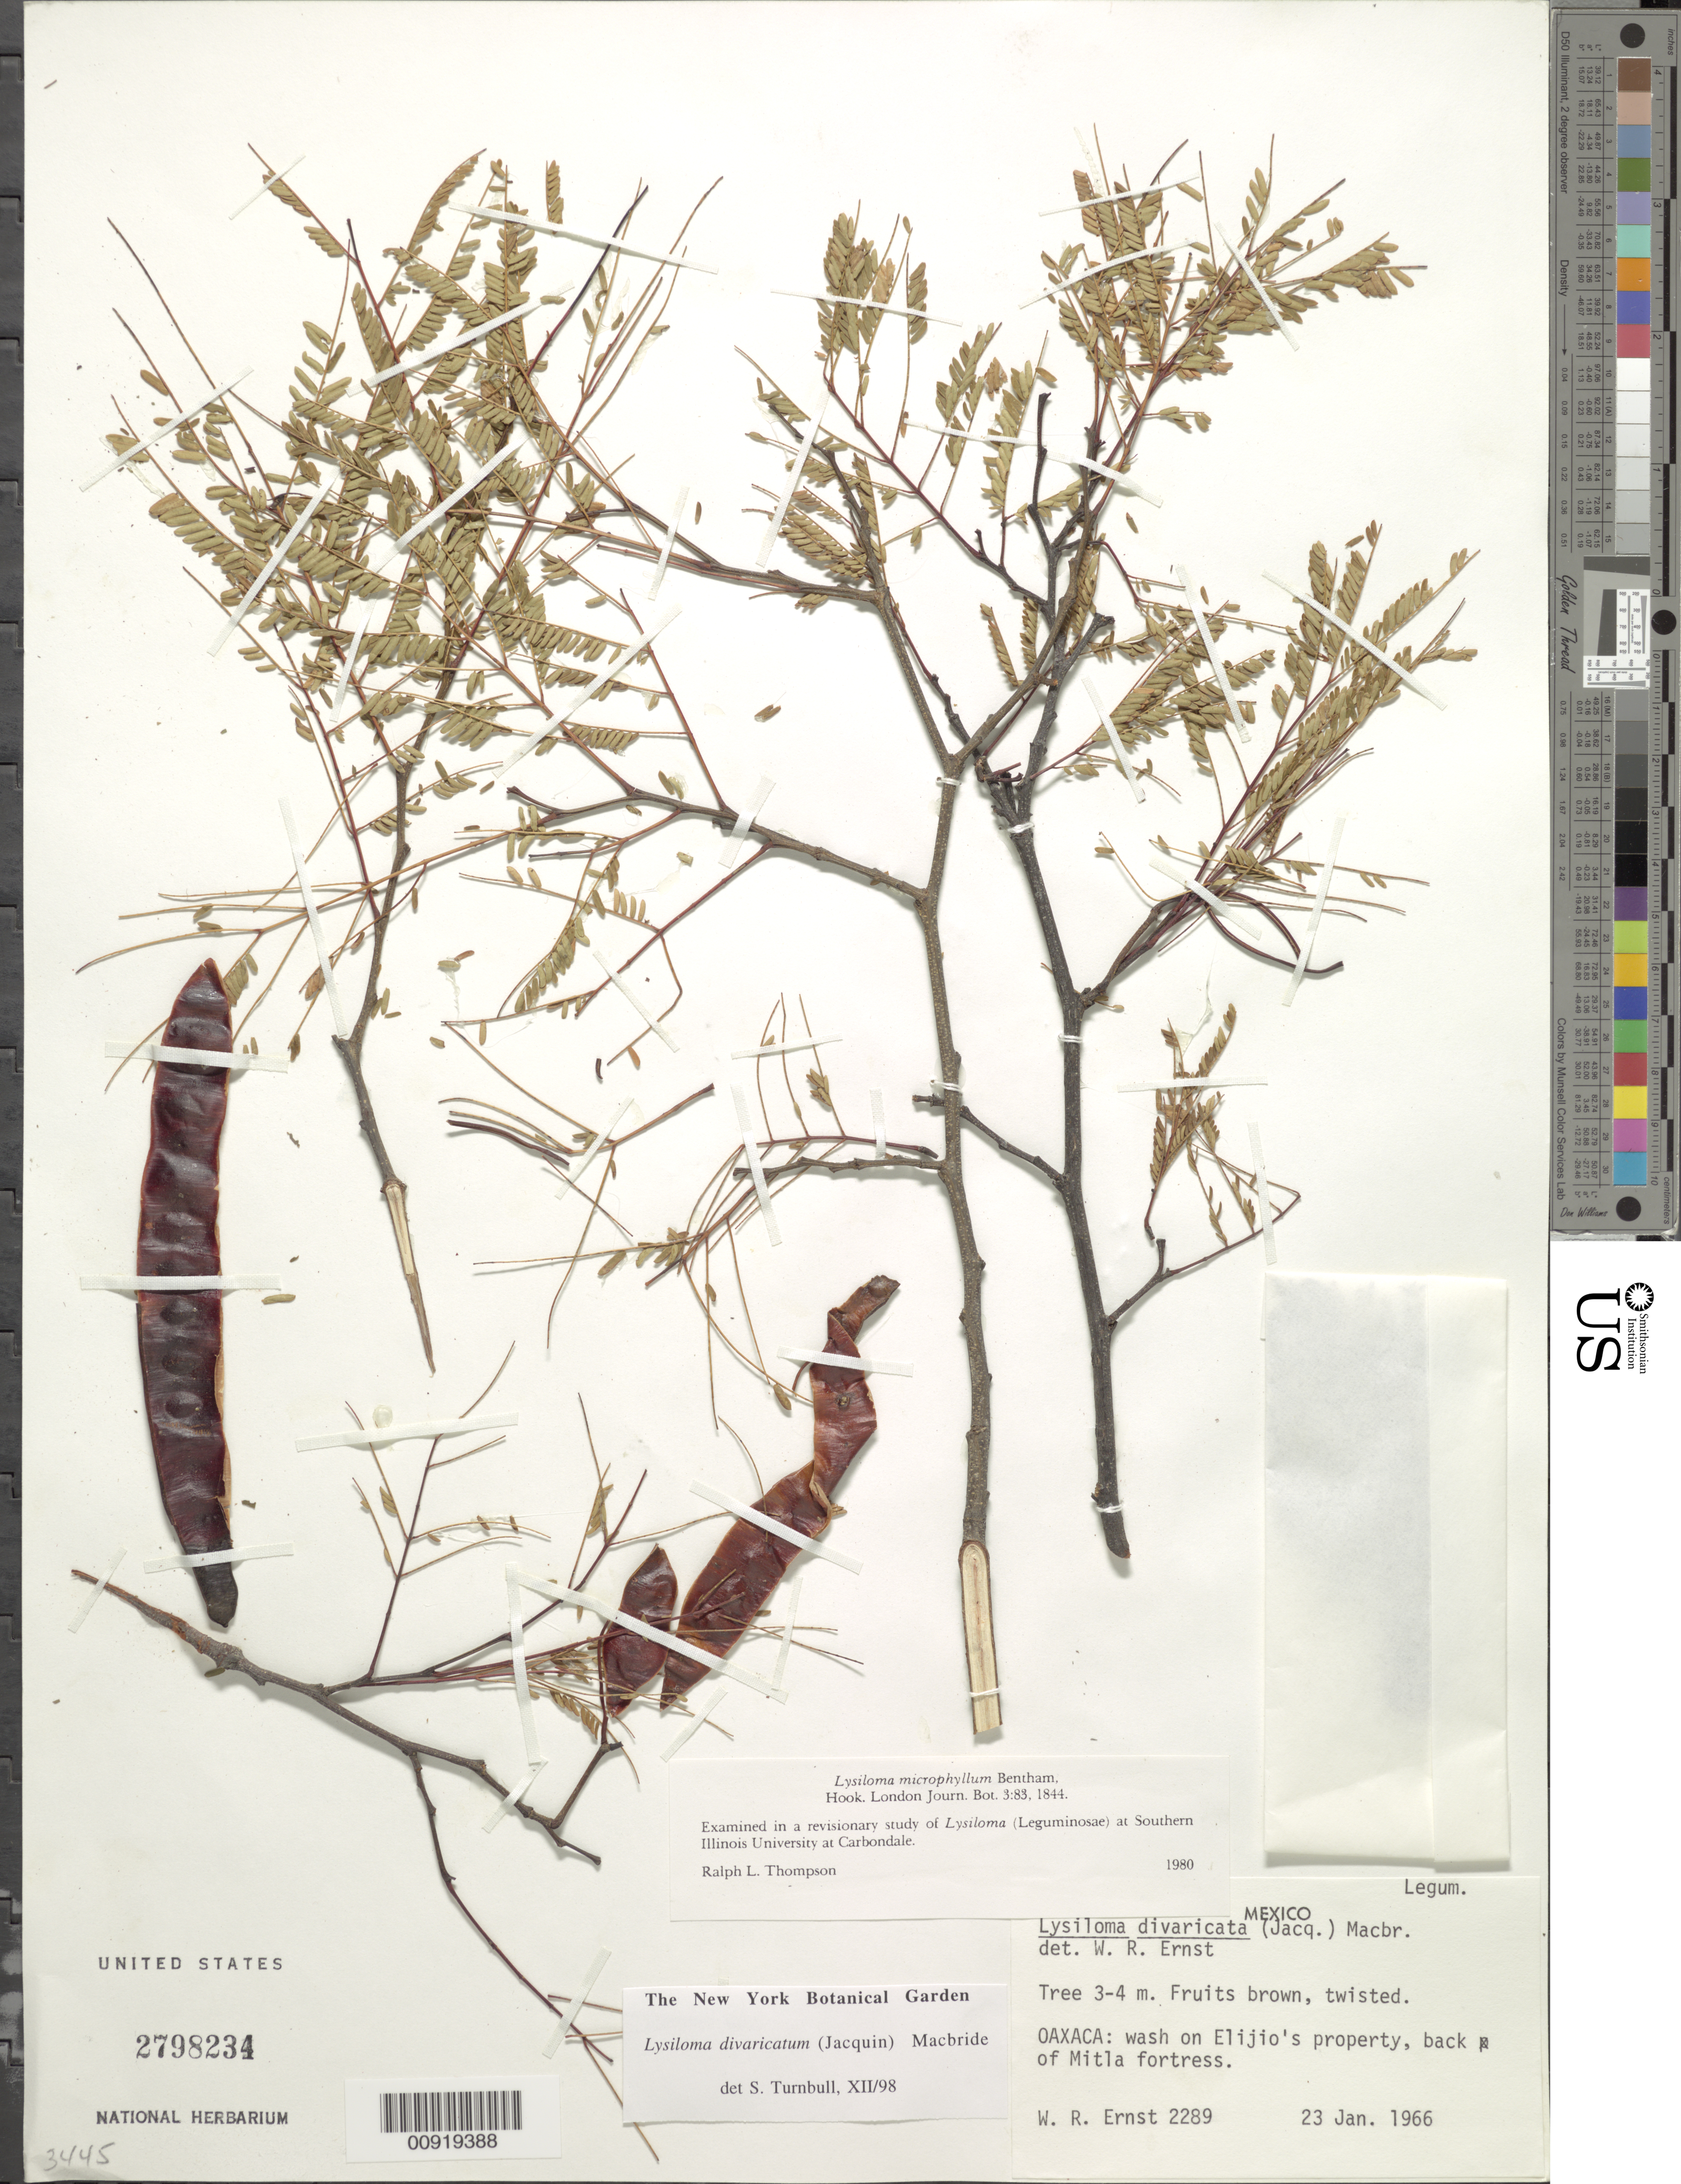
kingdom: Plantae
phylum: Tracheophyta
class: Magnoliopsida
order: Fabales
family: Fabaceae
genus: Lysiloma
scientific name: Lysiloma divaricatum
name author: (Jacq.) J.F. Macbr.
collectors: W. R. Ernst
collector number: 2289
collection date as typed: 23 Jan 1966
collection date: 1966-01-23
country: Mexico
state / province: Oaxaca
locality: Oaxaca: Wash on Elijio's property, back of Mitla fortress.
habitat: Wash.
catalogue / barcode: US 2798234